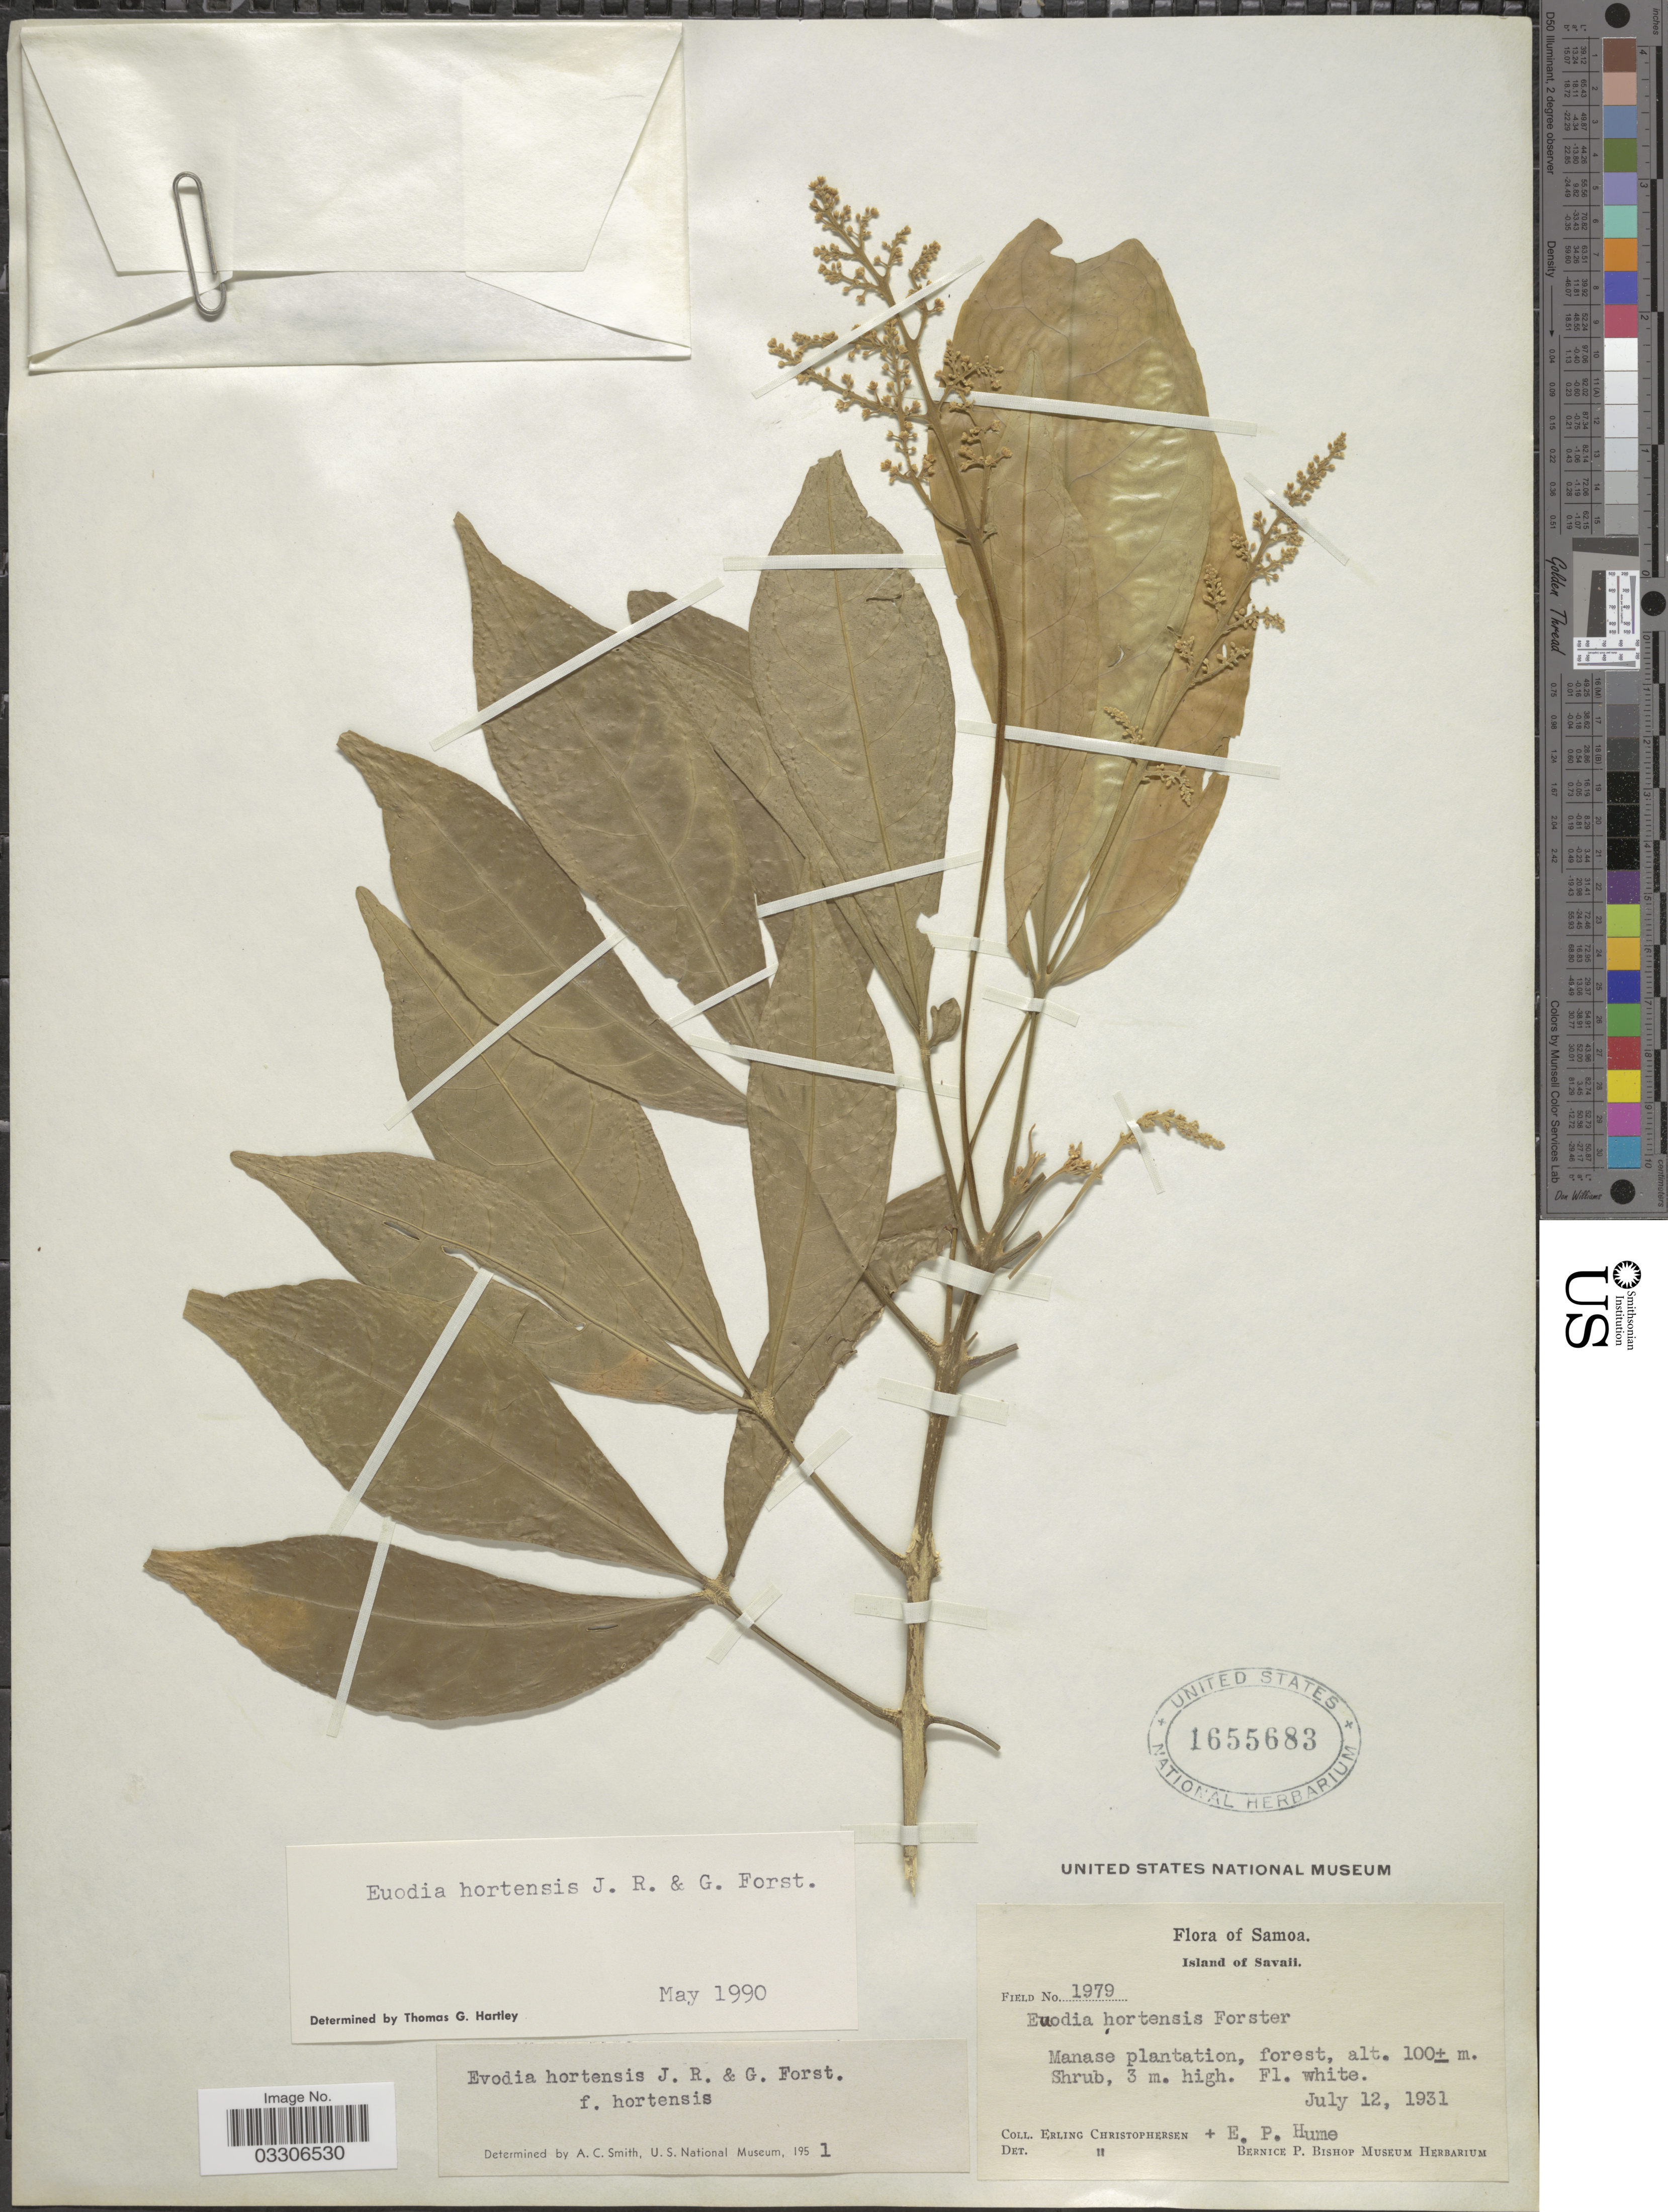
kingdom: Plantae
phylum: Tracheophyta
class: Magnoliopsida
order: Sapindales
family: Rutaceae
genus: Euodia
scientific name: Euodia hortensis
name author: J.R. Forst. & G. Forst.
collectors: E. Christophersen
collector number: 1979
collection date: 1931-07-12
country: Samoa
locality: Samoa. Island of Savaii. Manase plantation.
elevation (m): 100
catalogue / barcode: US 1655683